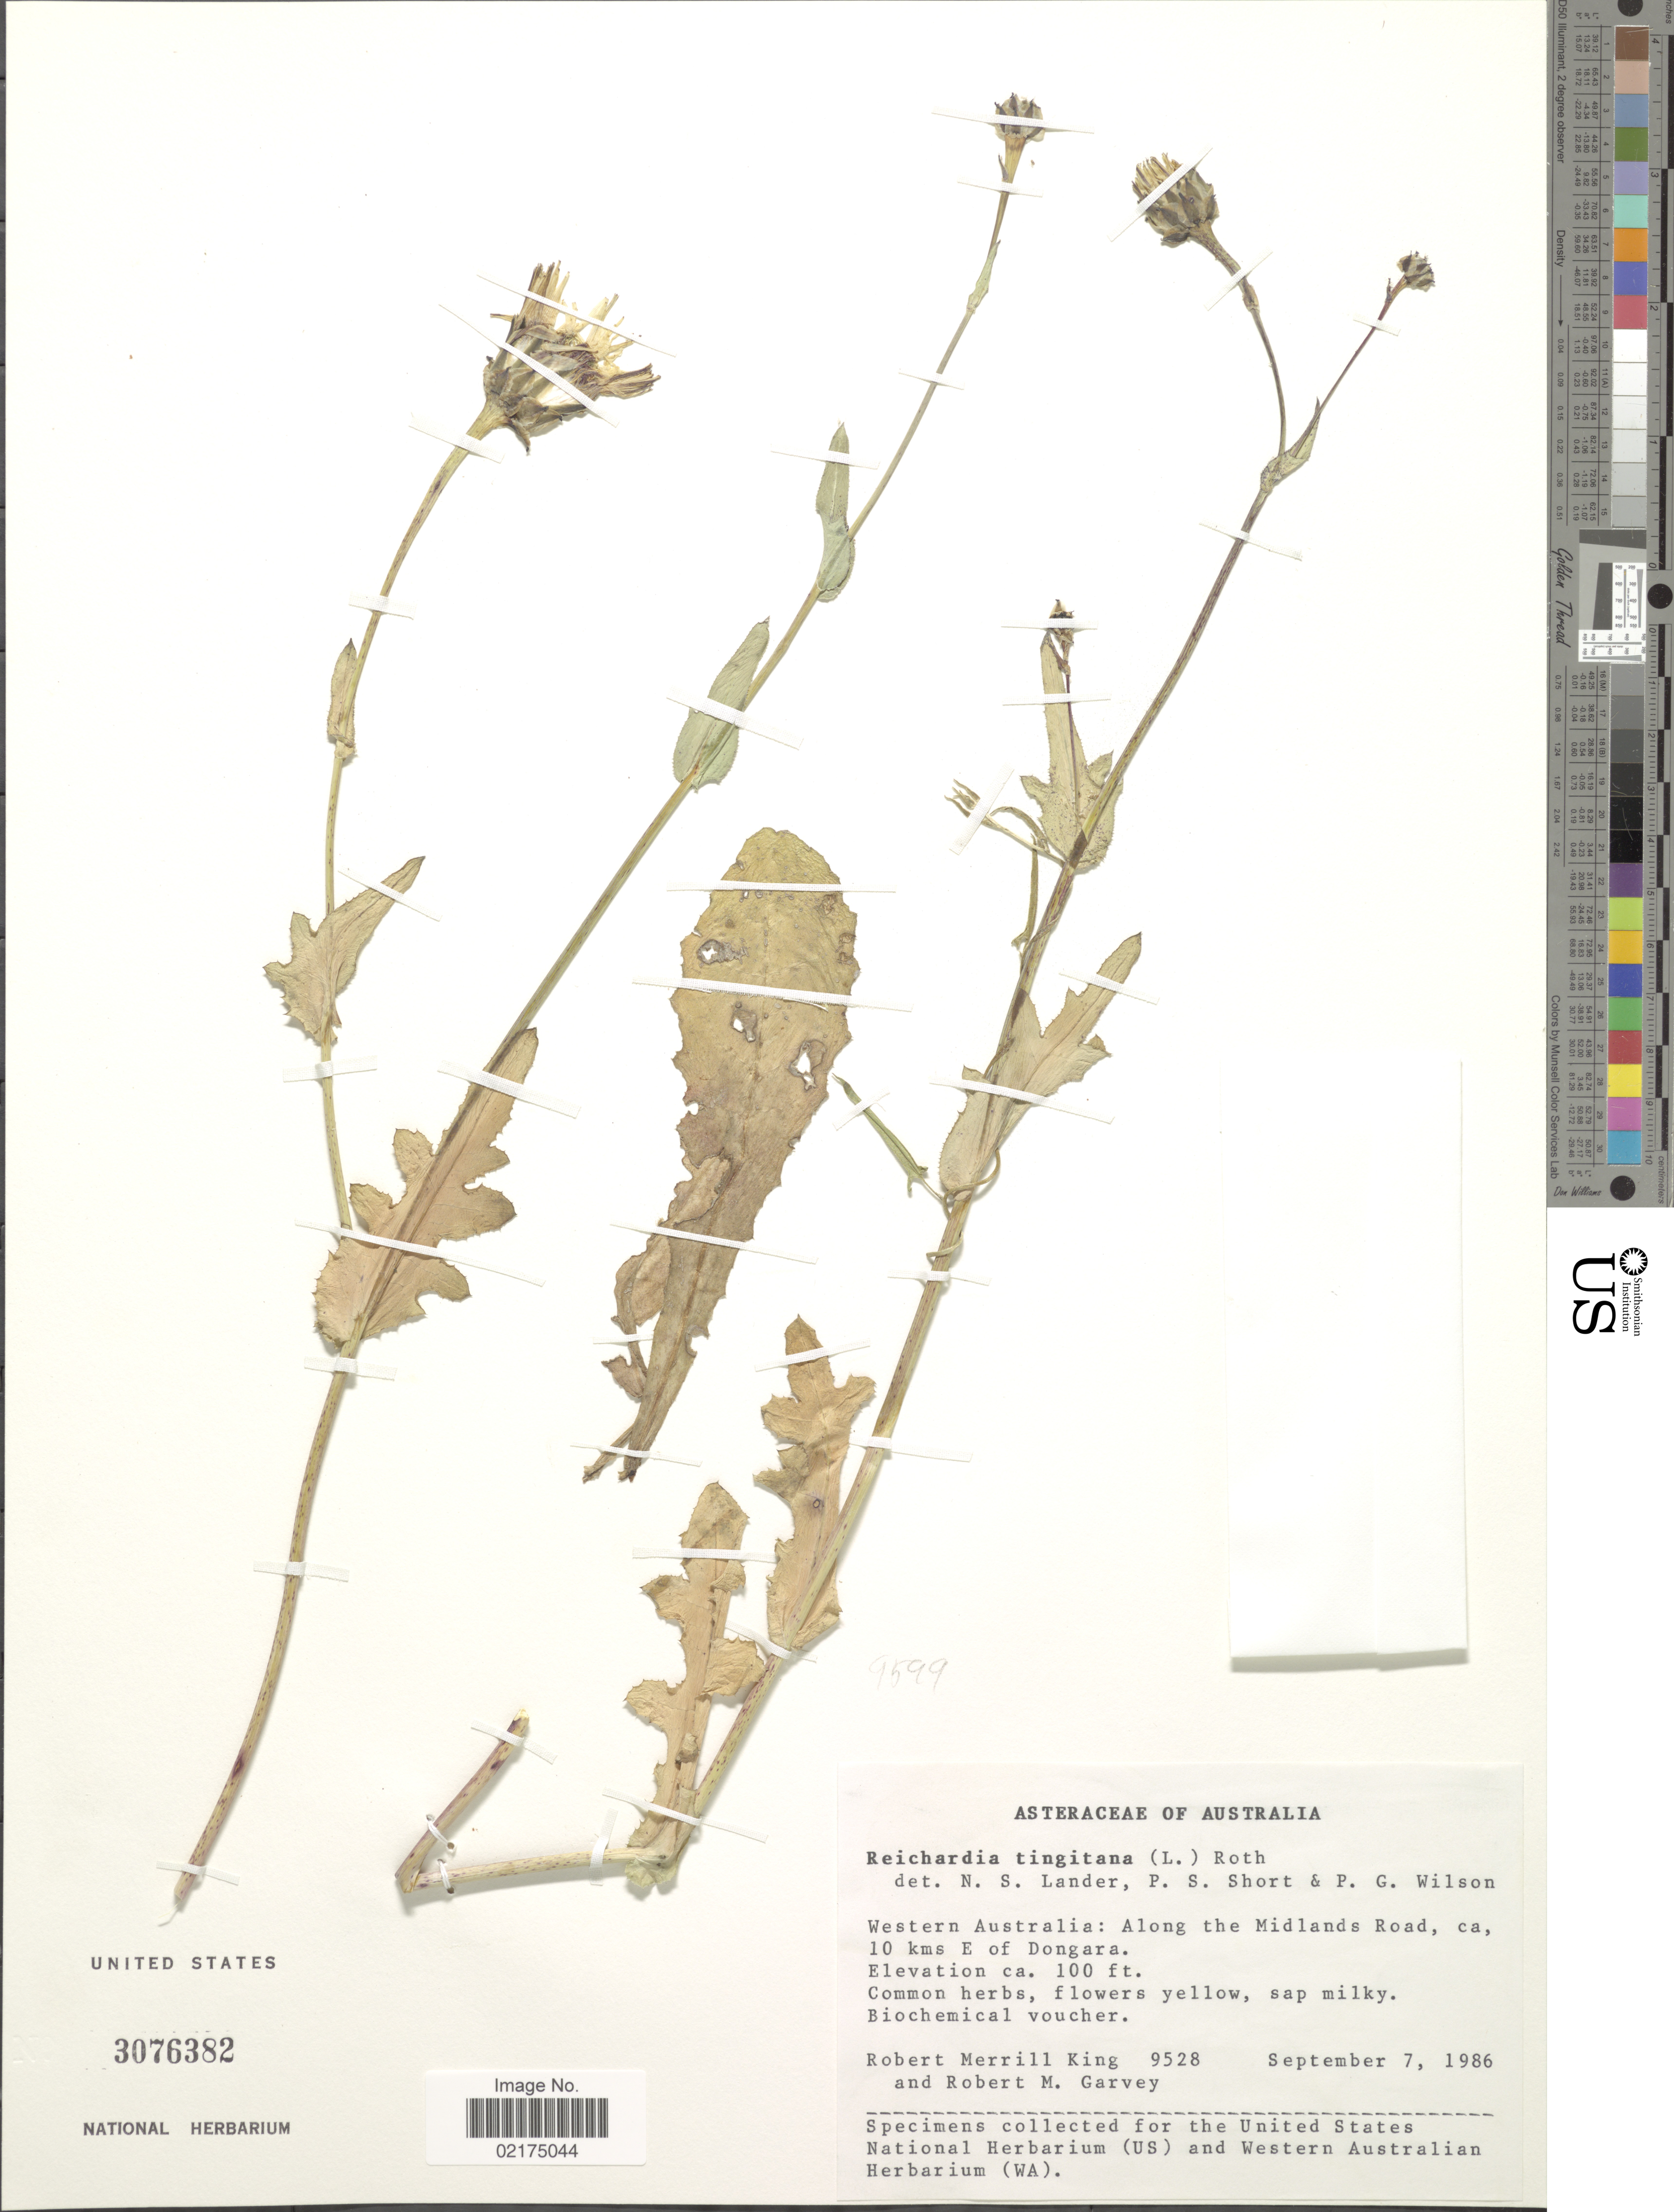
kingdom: Plantae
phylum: Tracheophyta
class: Magnoliopsida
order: Asterales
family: Asteraceae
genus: Reichardia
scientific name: Reichardia tingitana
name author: (L.) Roth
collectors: R. M. King & R. Garvey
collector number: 9528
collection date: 1986-09-07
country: Australia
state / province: Western Australia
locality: Along the Midlands Road, ca. 10 kms E of Dongara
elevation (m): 30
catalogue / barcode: US 3076382